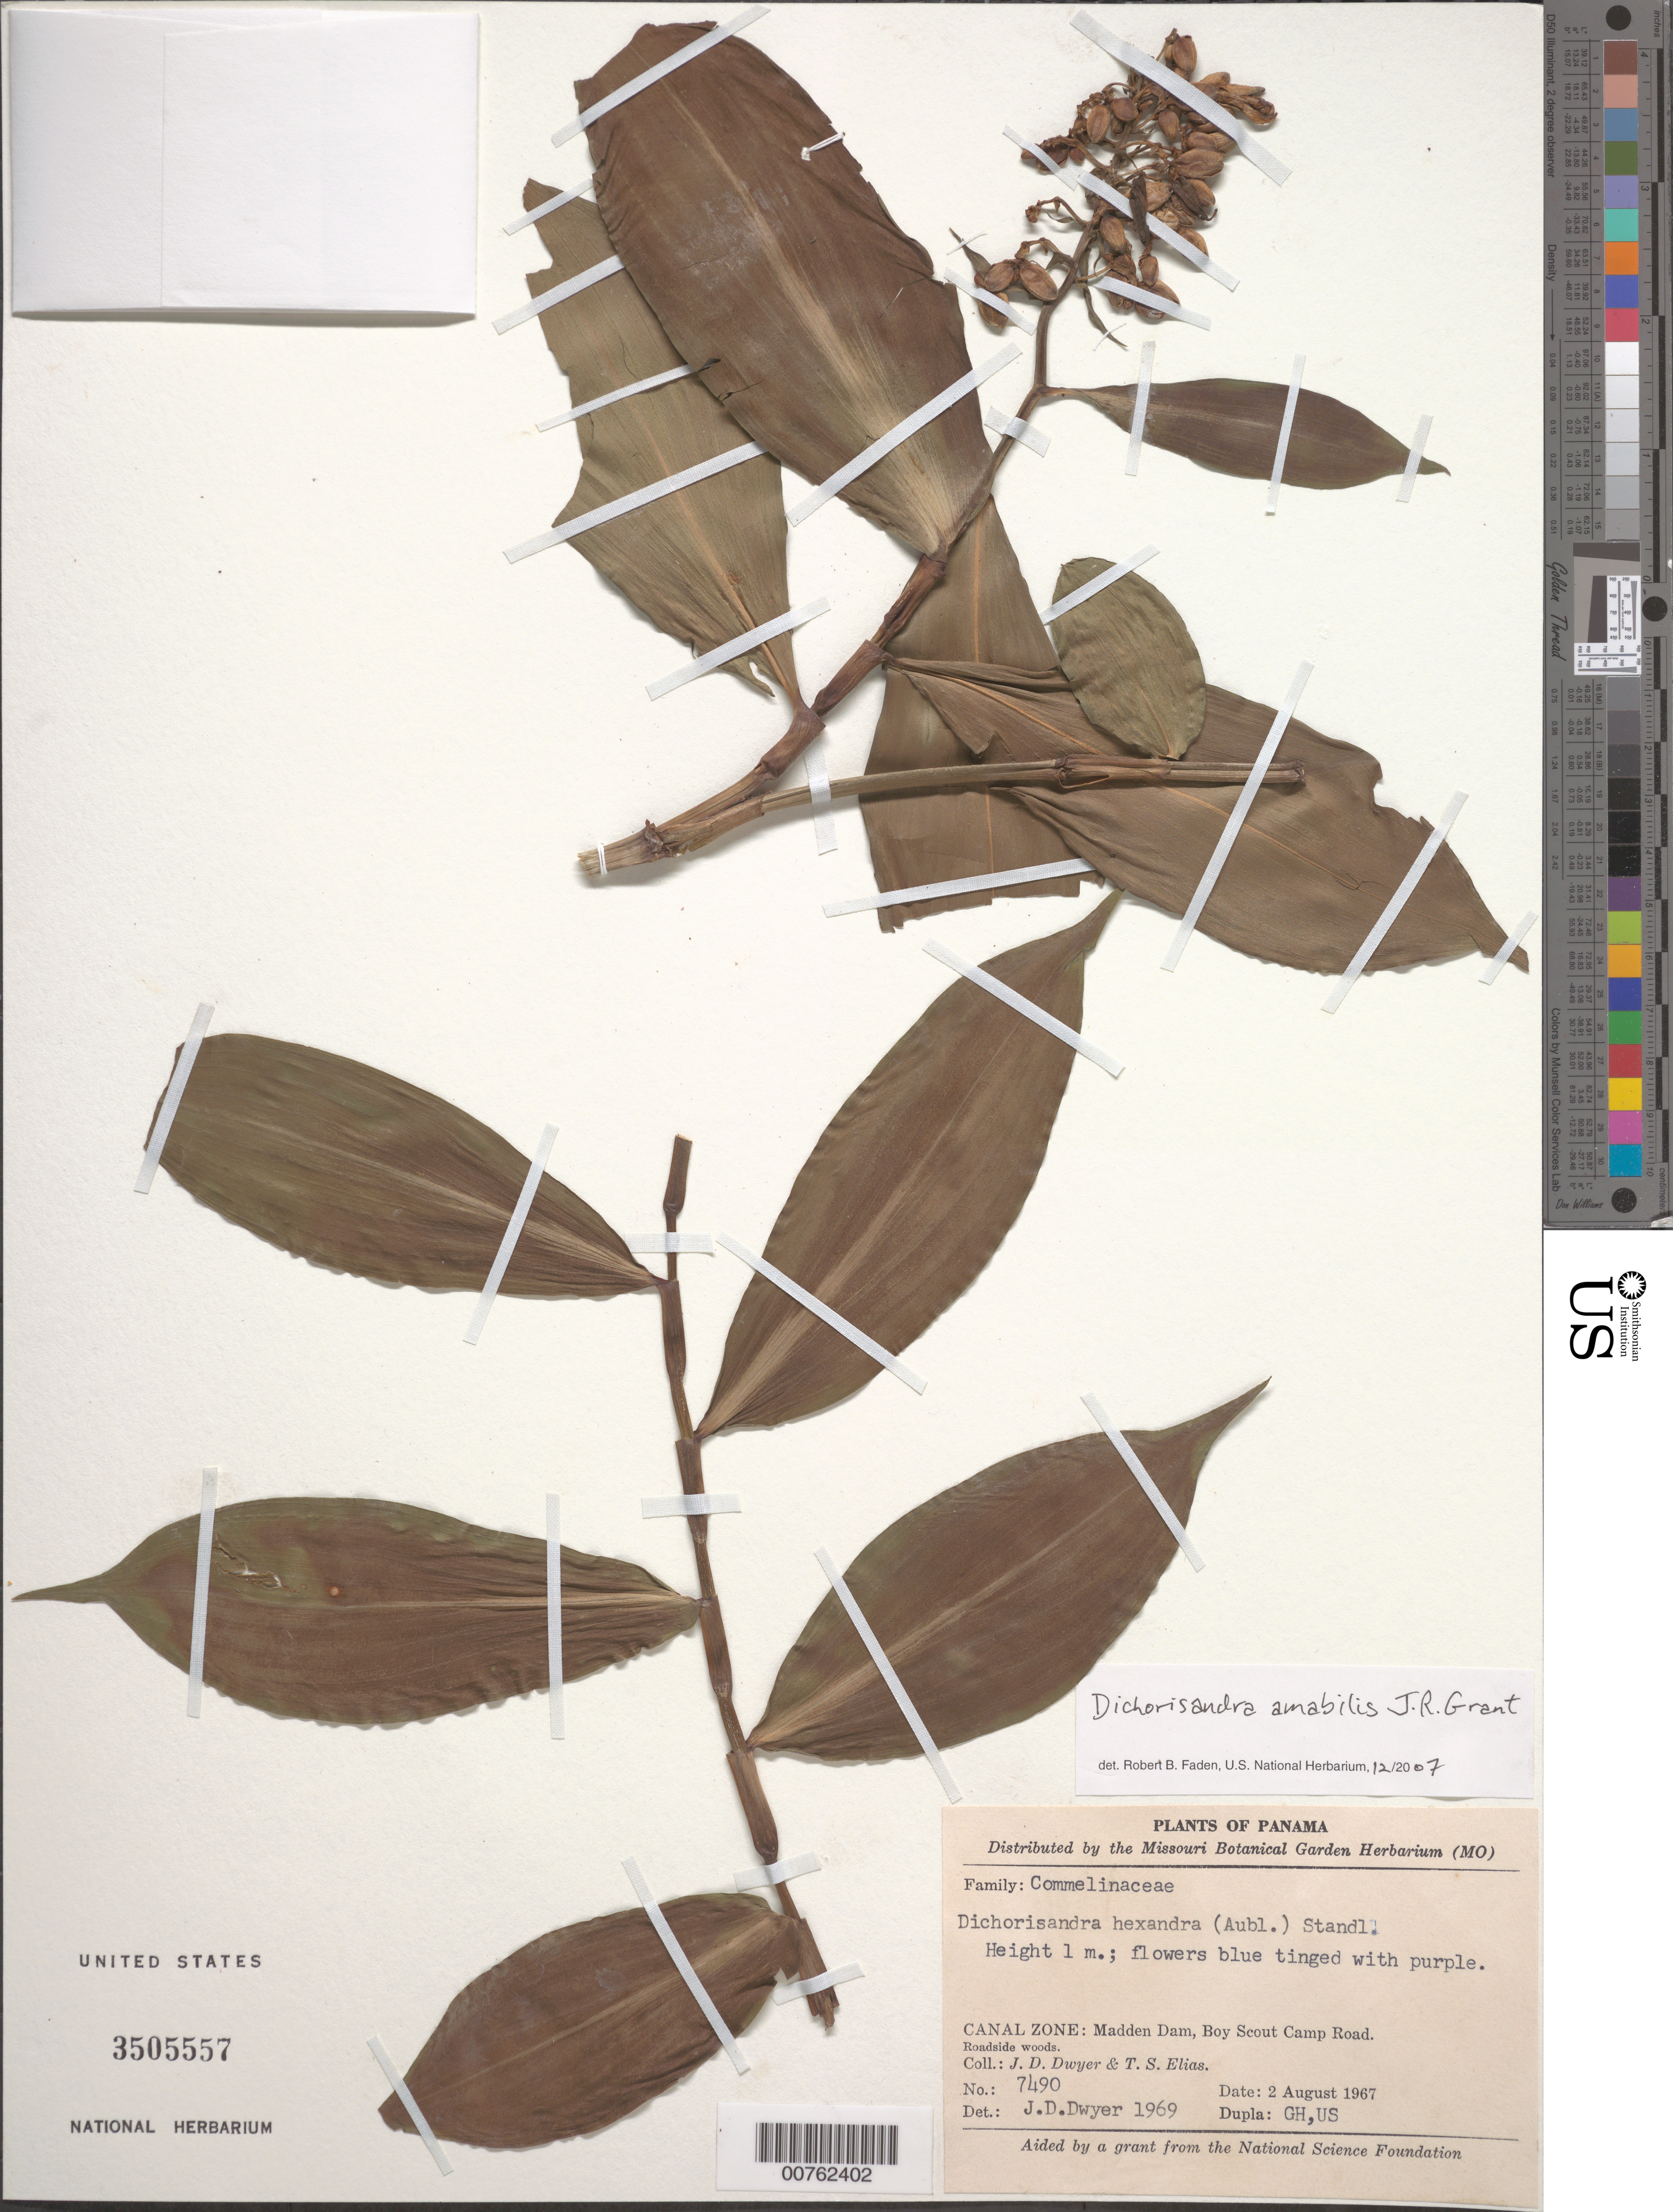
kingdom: Plantae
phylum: Tracheophyta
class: Liliopsida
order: Commelinales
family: Commelinaceae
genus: Dichorisandra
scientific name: Dichorisandra amabilis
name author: J.R. Grant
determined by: Faden, Robert B., (US), Smithsonian Institution - National Museum of Natural History (UNITED STATES)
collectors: J. D. Dwyer & T. S. Elias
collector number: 7490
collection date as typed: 02 Aug 1967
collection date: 1967-08-02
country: Panama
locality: Madden Dam, Boy Scout Camp Road.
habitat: Roadside woods.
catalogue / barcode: US 3505557